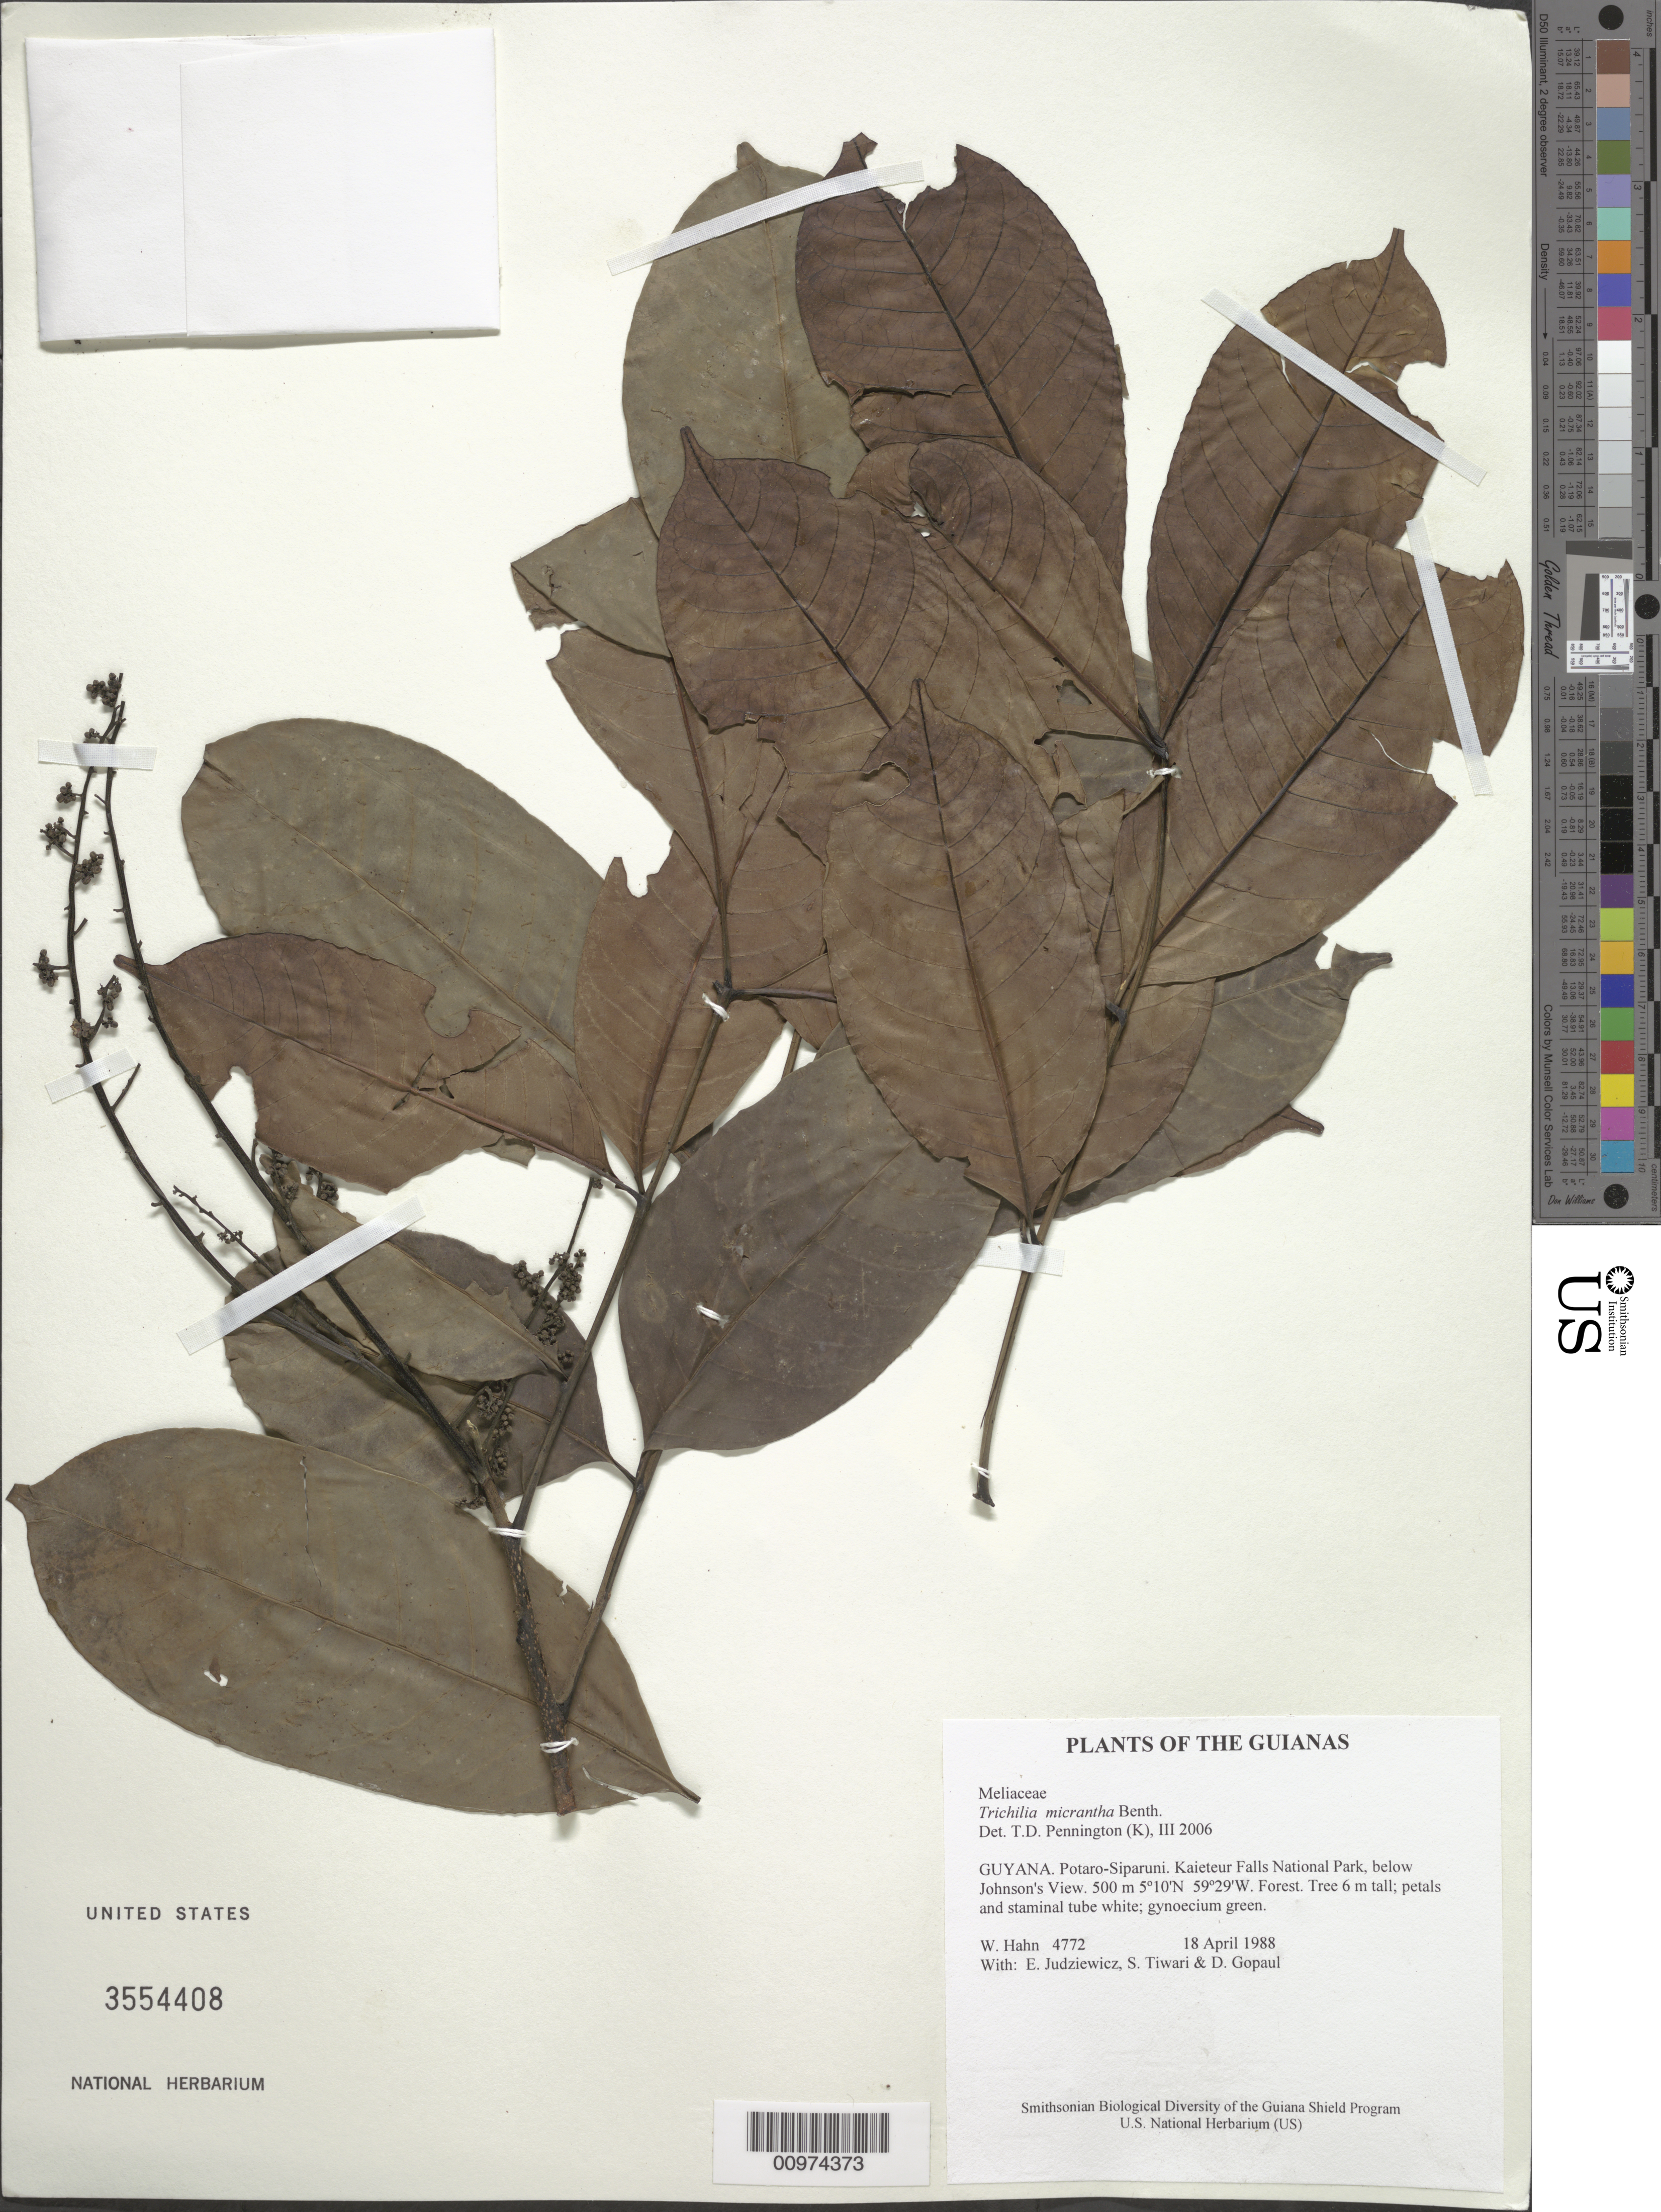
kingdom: Plantae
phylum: Tracheophyta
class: Magnoliopsida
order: Sapindales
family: Meliaceae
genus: Trichilia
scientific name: Trichilia micrantha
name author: Benth.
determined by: Pennington, T. D., (K)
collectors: W. Hahn, E. J. Judziewicz, S. Tiwari & D. Gopaul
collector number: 4772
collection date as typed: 18 April 1988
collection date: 1988-04-18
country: Guyana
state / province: Potaro-Siparuni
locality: Kaieteur Falls National Park, below Johnson's View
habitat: Forest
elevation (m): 500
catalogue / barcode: US 3554408